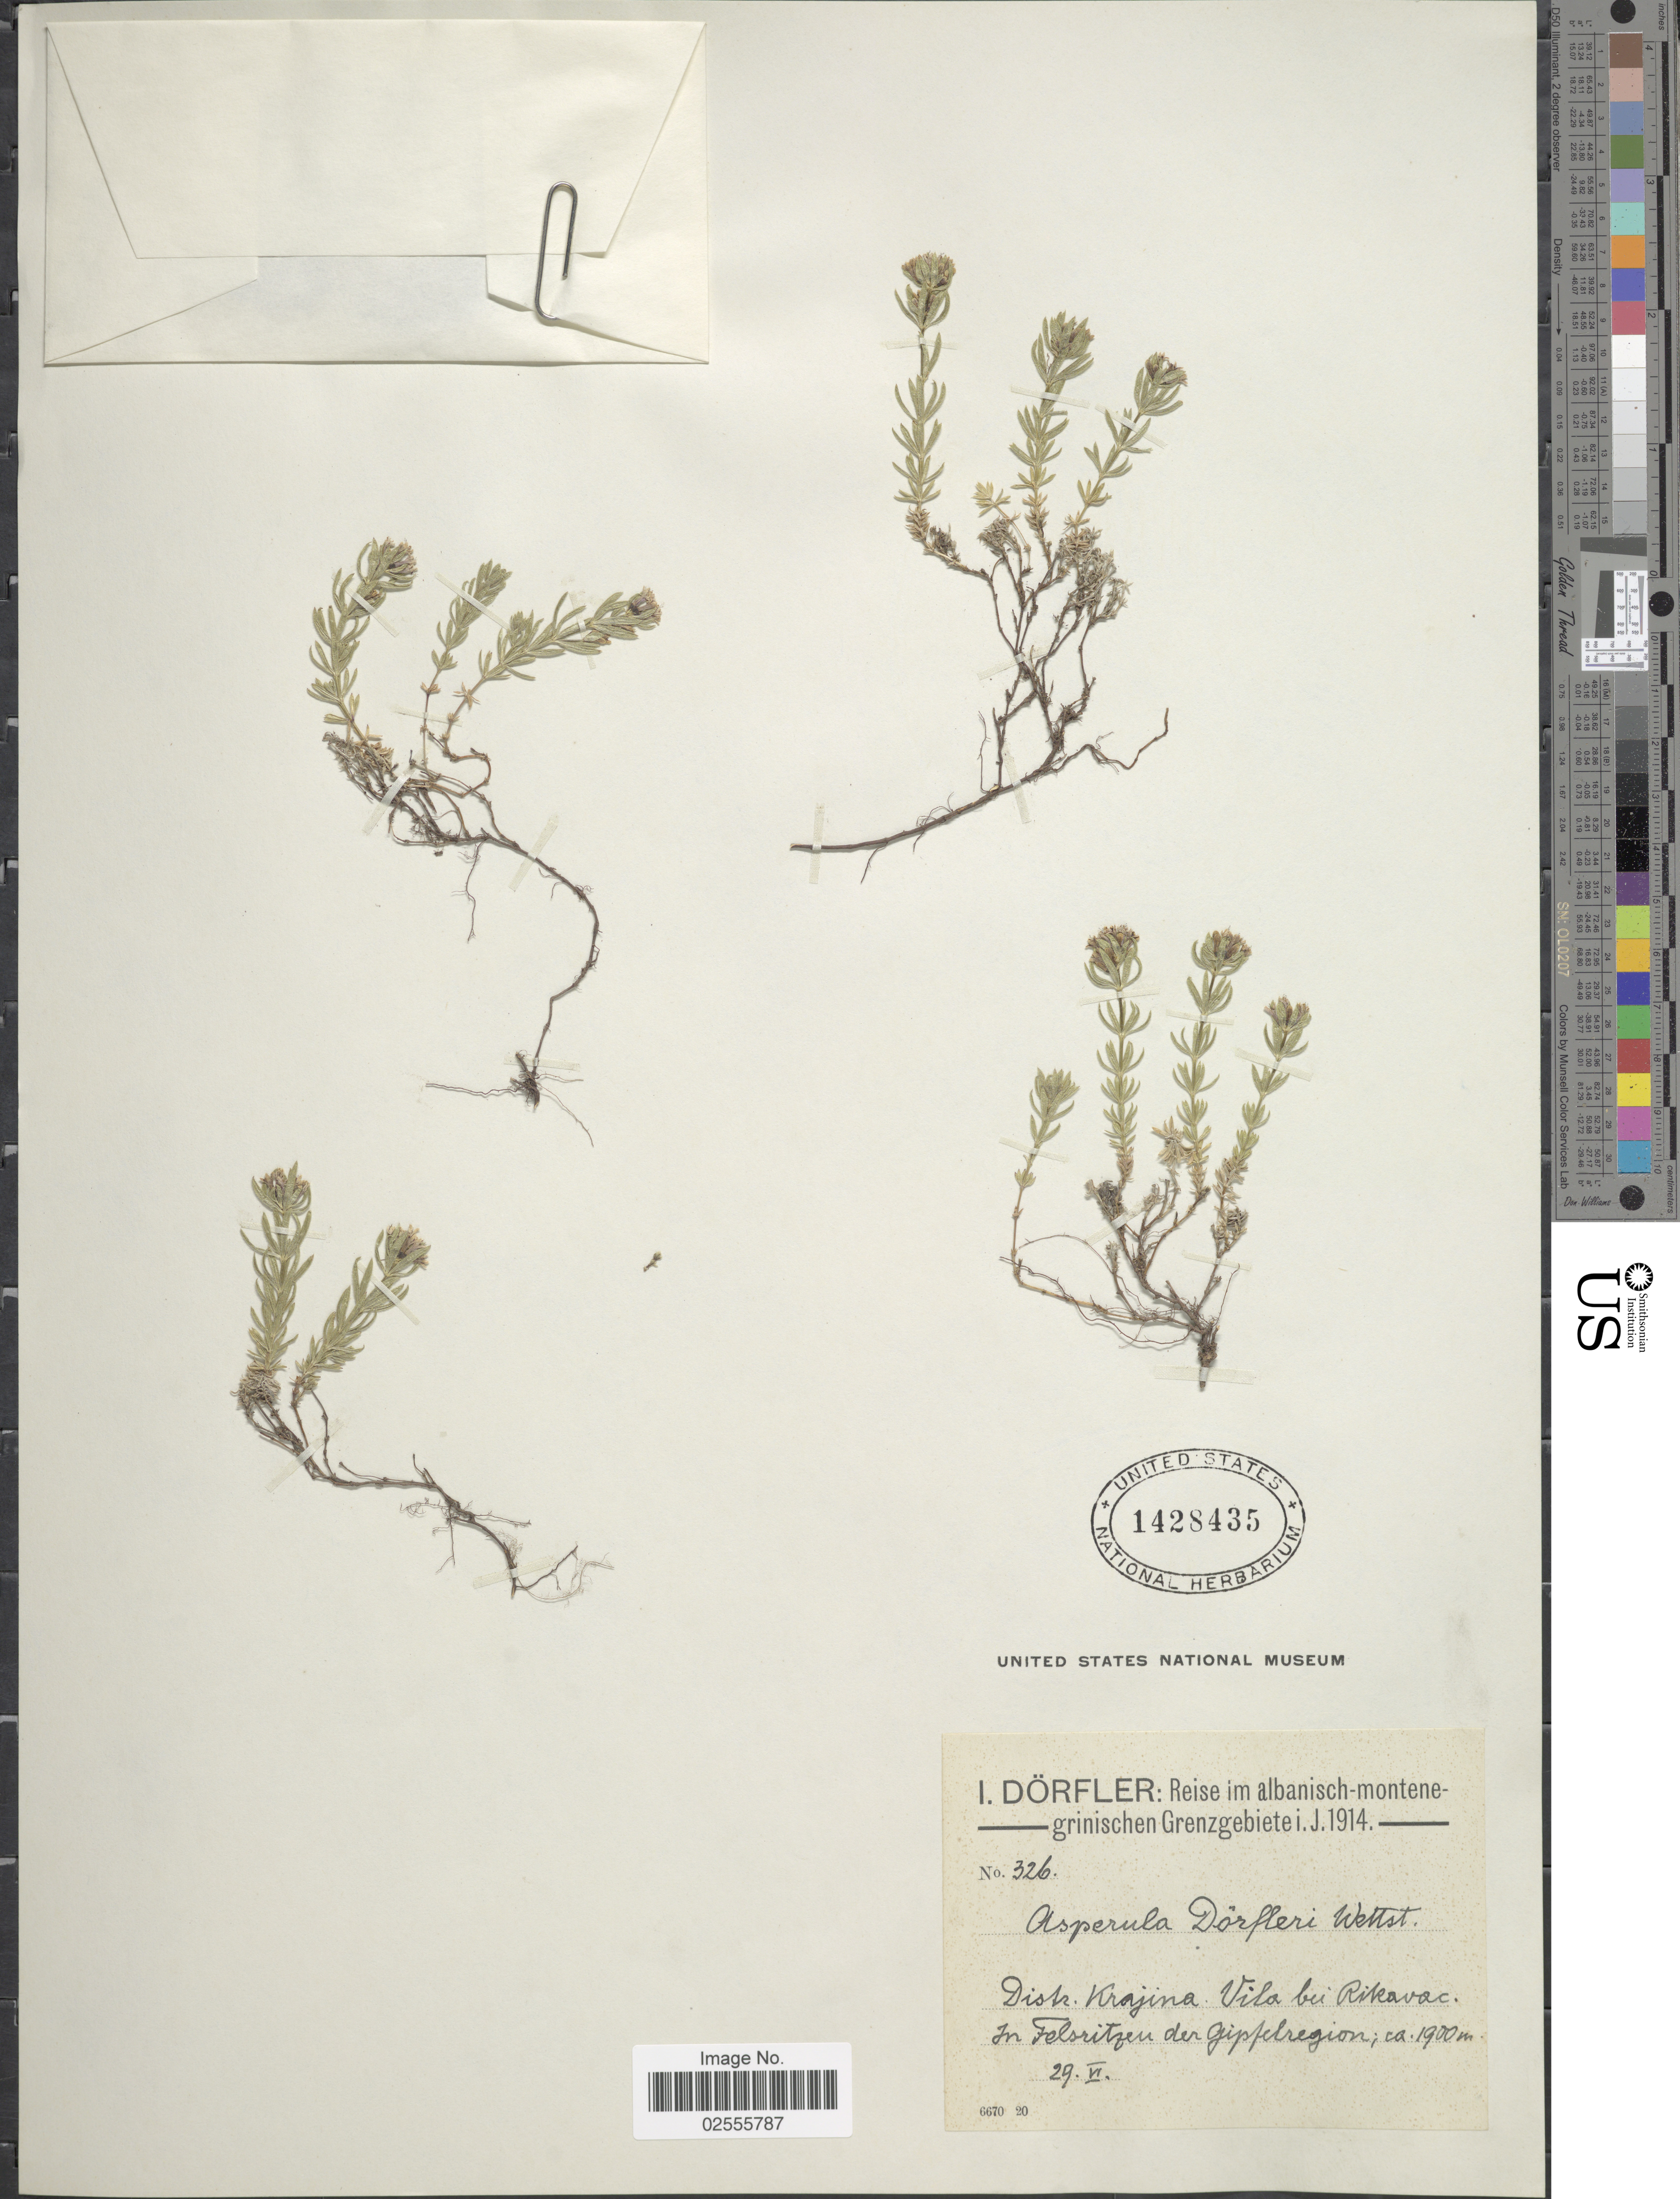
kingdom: Plantae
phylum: Tracheophyta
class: Magnoliopsida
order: Gentianales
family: Rubiaceae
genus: Asperula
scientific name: Asperula doerfleri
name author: Wettst.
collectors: I. Dörfler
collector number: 326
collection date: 1914-06-29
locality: Albanisch-montenegrinischen Grenzgebiete, Distr. Krajina, Vila bei Rikavac, In Felsrotzen der Gipfelregion [interpreted]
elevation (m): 1900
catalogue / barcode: US 1428435